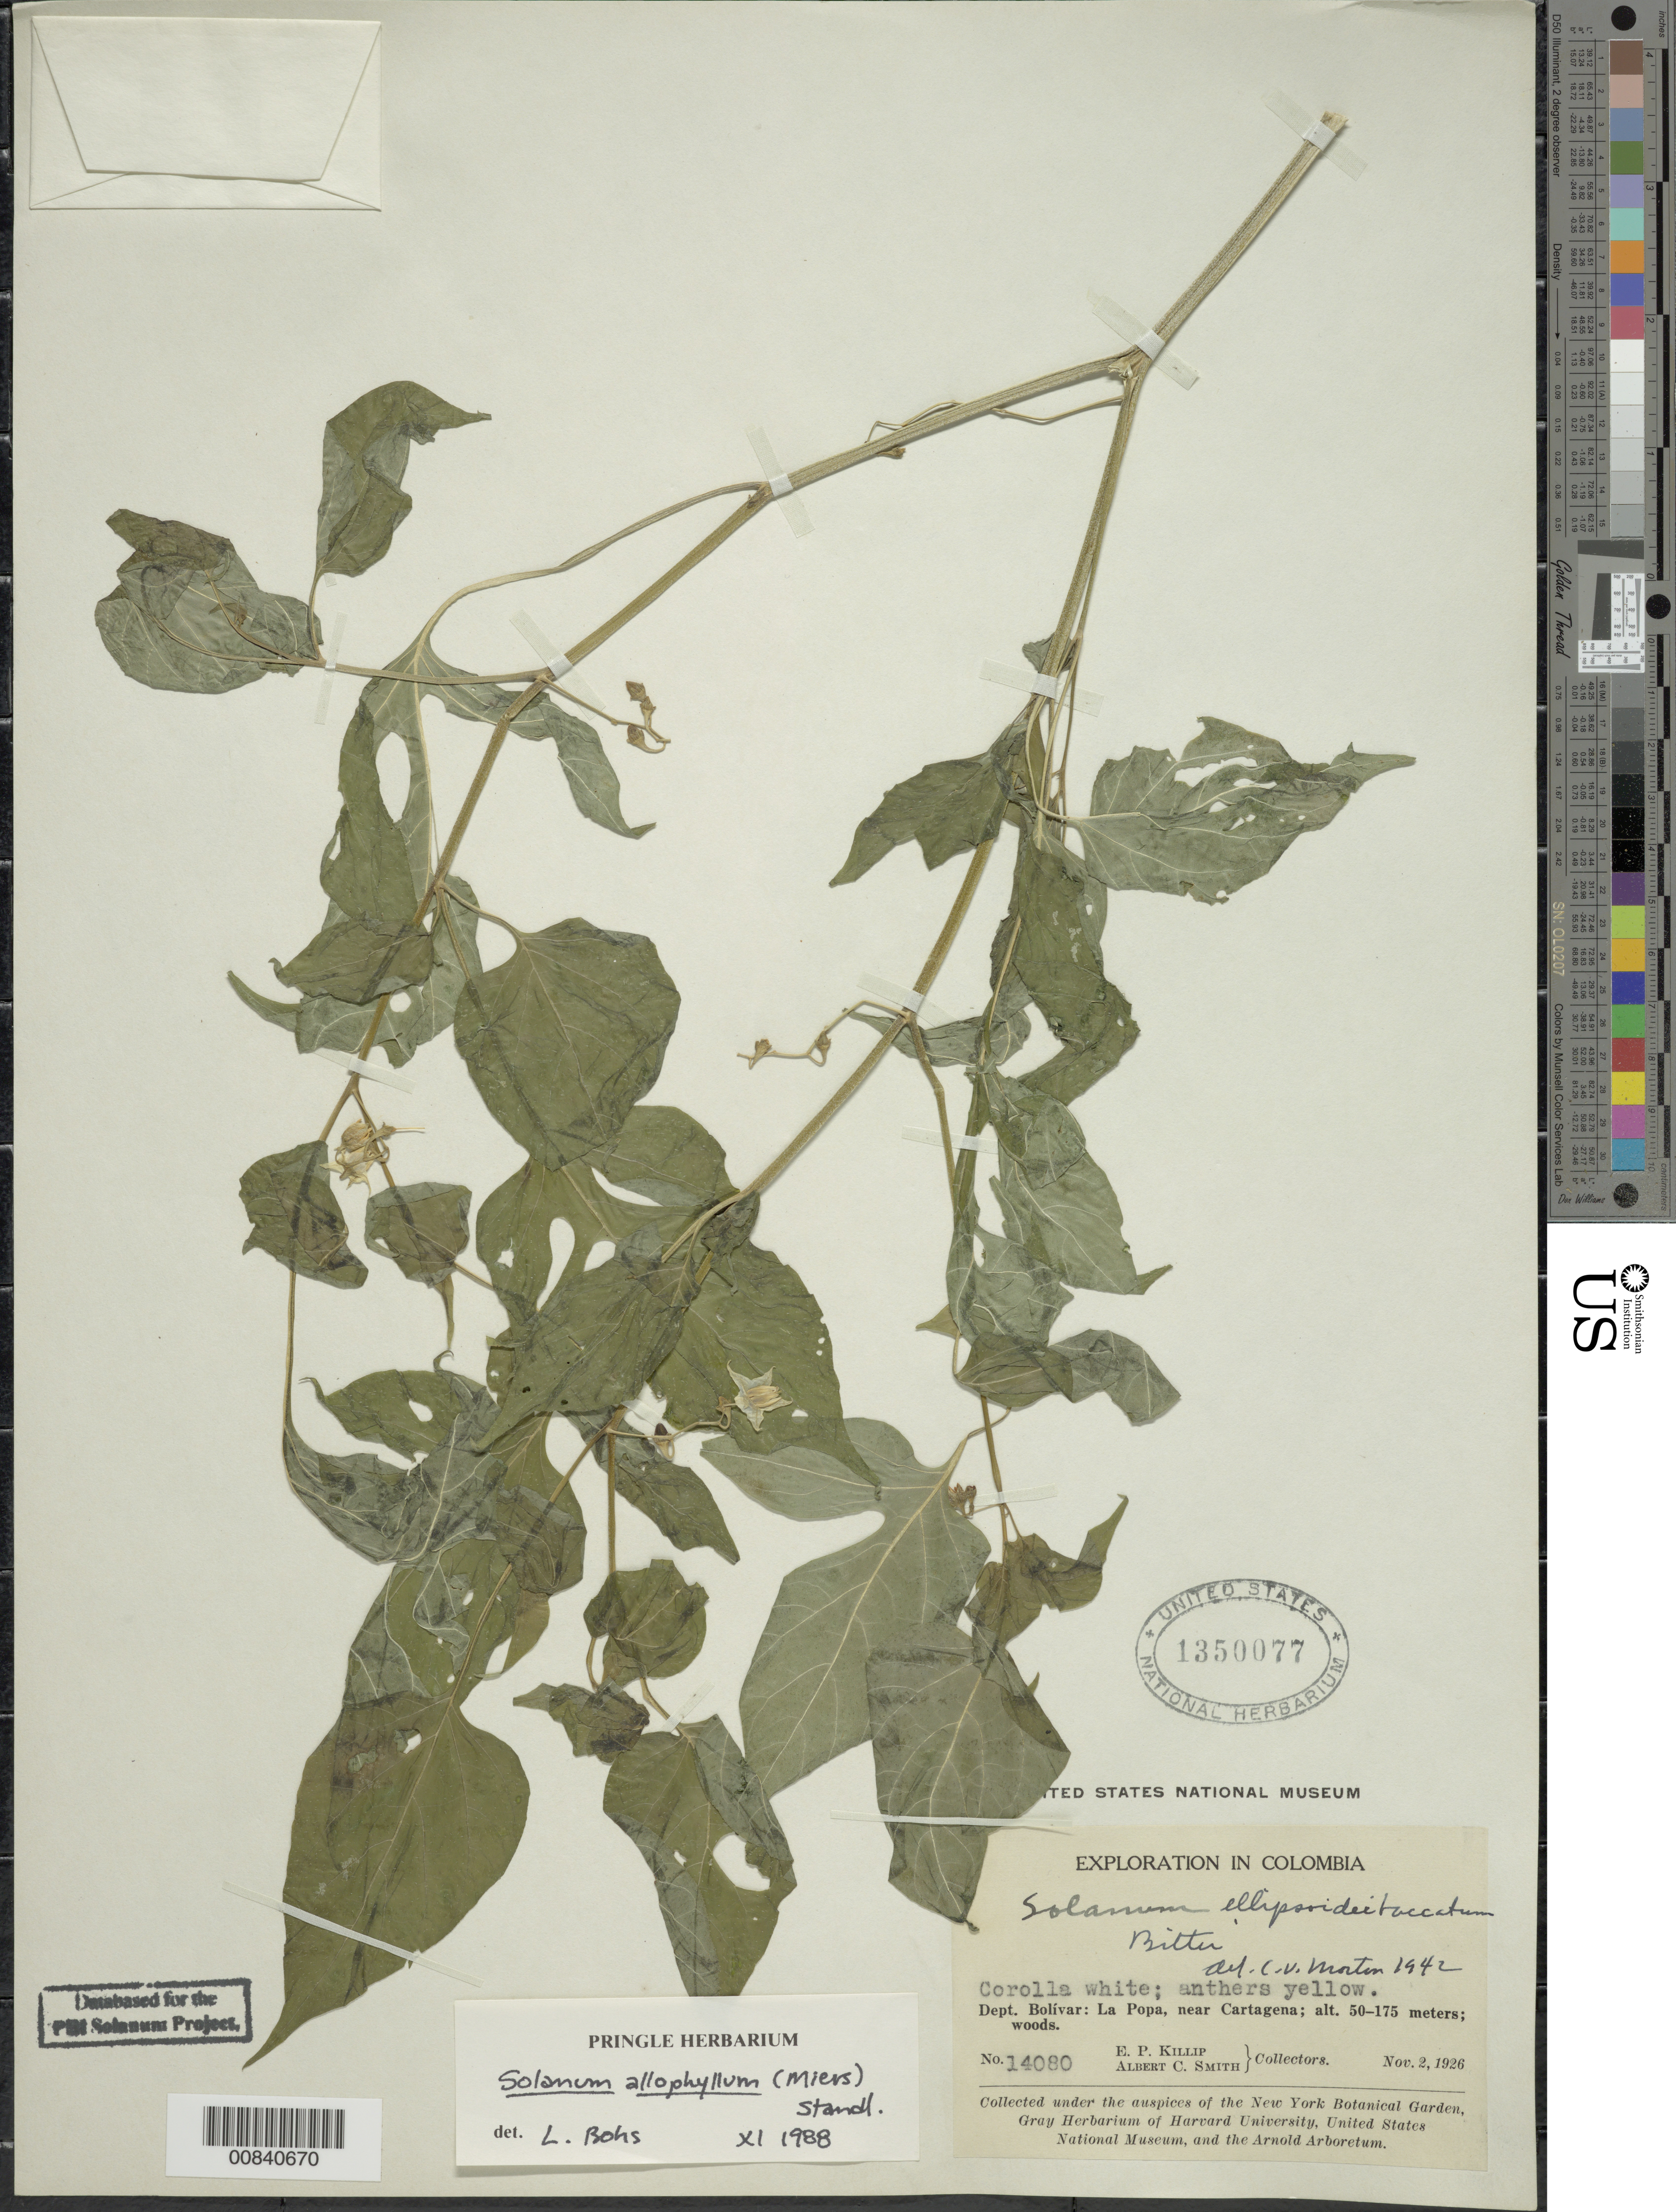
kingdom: Plantae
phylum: Tracheophyta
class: Magnoliopsida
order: Solanales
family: Solanaceae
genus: Solanum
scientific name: Solanum allophyllum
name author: (Miers) Sendtn.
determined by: Bohs, L. A.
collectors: E. P. Killip & A. C. Smith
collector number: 14080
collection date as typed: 2 Nov 1926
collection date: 1926-11-02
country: Colombia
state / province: Bolívar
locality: La Popa, near Cartagena.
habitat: Woods.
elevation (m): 50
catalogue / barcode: US 1350077